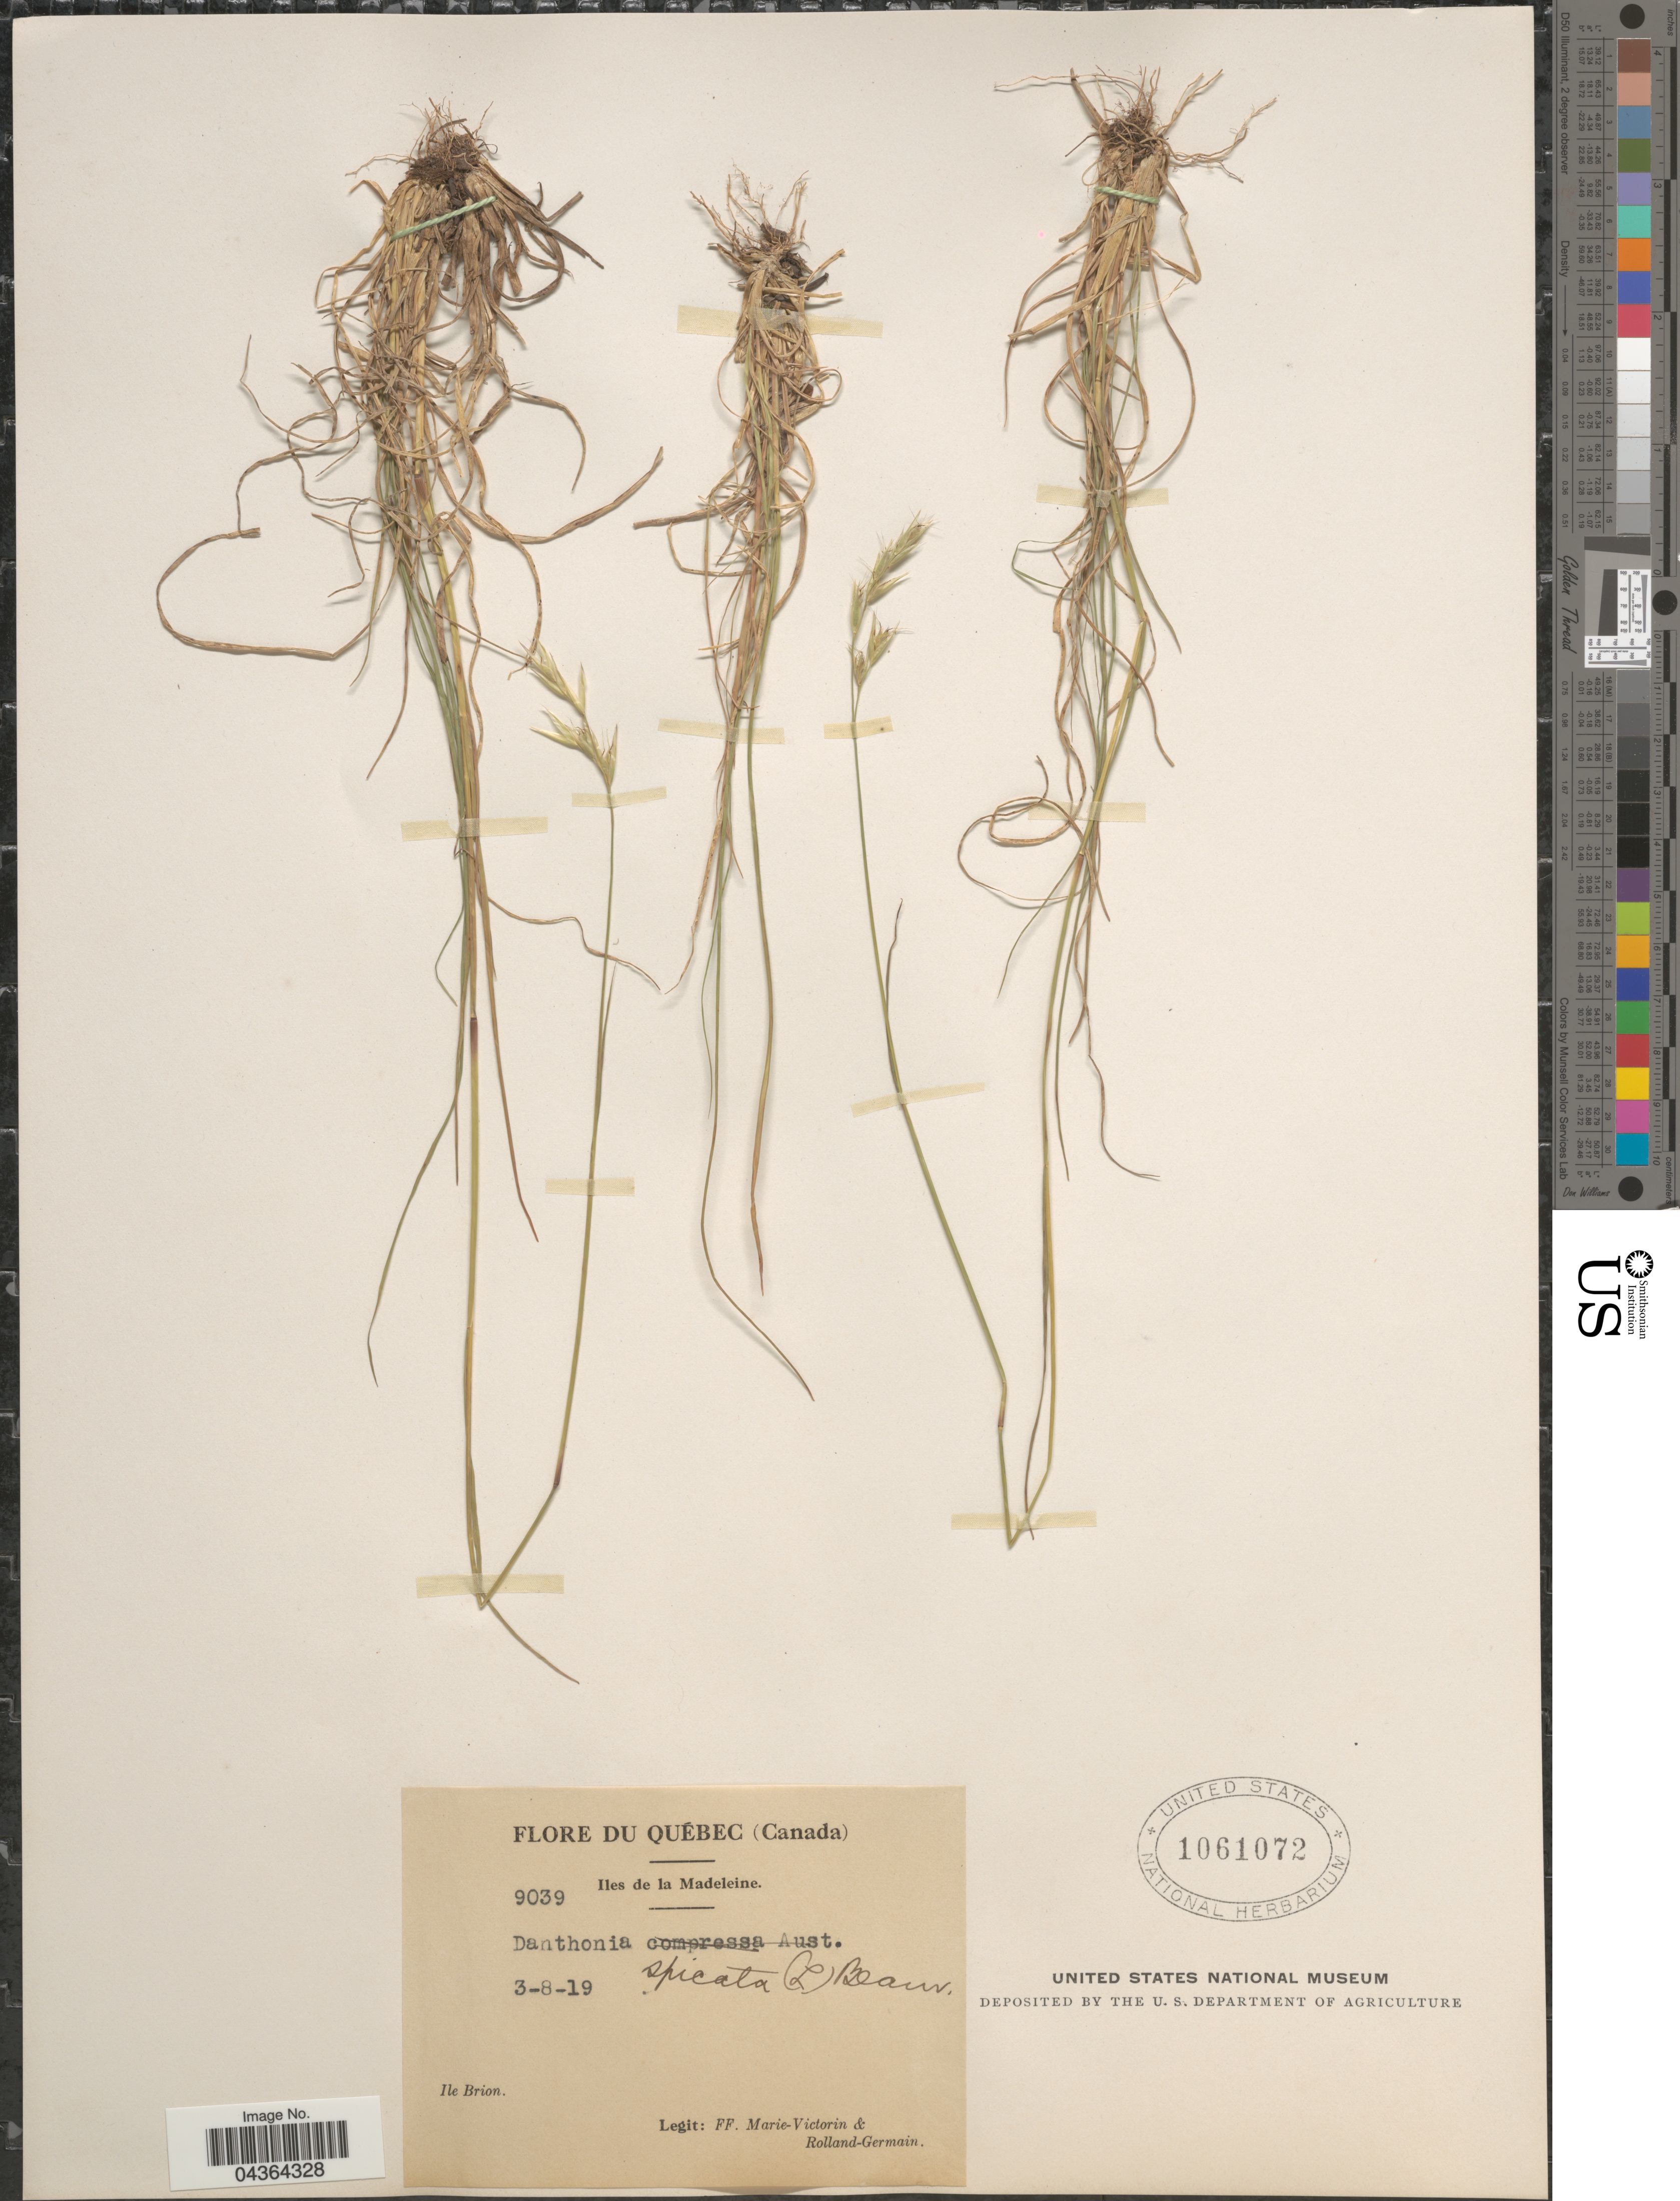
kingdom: Plantae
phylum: Tracheophyta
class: Liliopsida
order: Poales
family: Poaceae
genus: Danthonia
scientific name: Danthonia spicata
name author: (L.) P. Beauv. ex Roem. & Schult.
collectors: F. Marie-Victorin & Rolland-Germain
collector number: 9039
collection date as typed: Transcribed d/m/y: 3/8/19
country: Canada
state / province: Quebec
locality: Iles de la Madeleine. Ile Brion.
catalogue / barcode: US 1061072